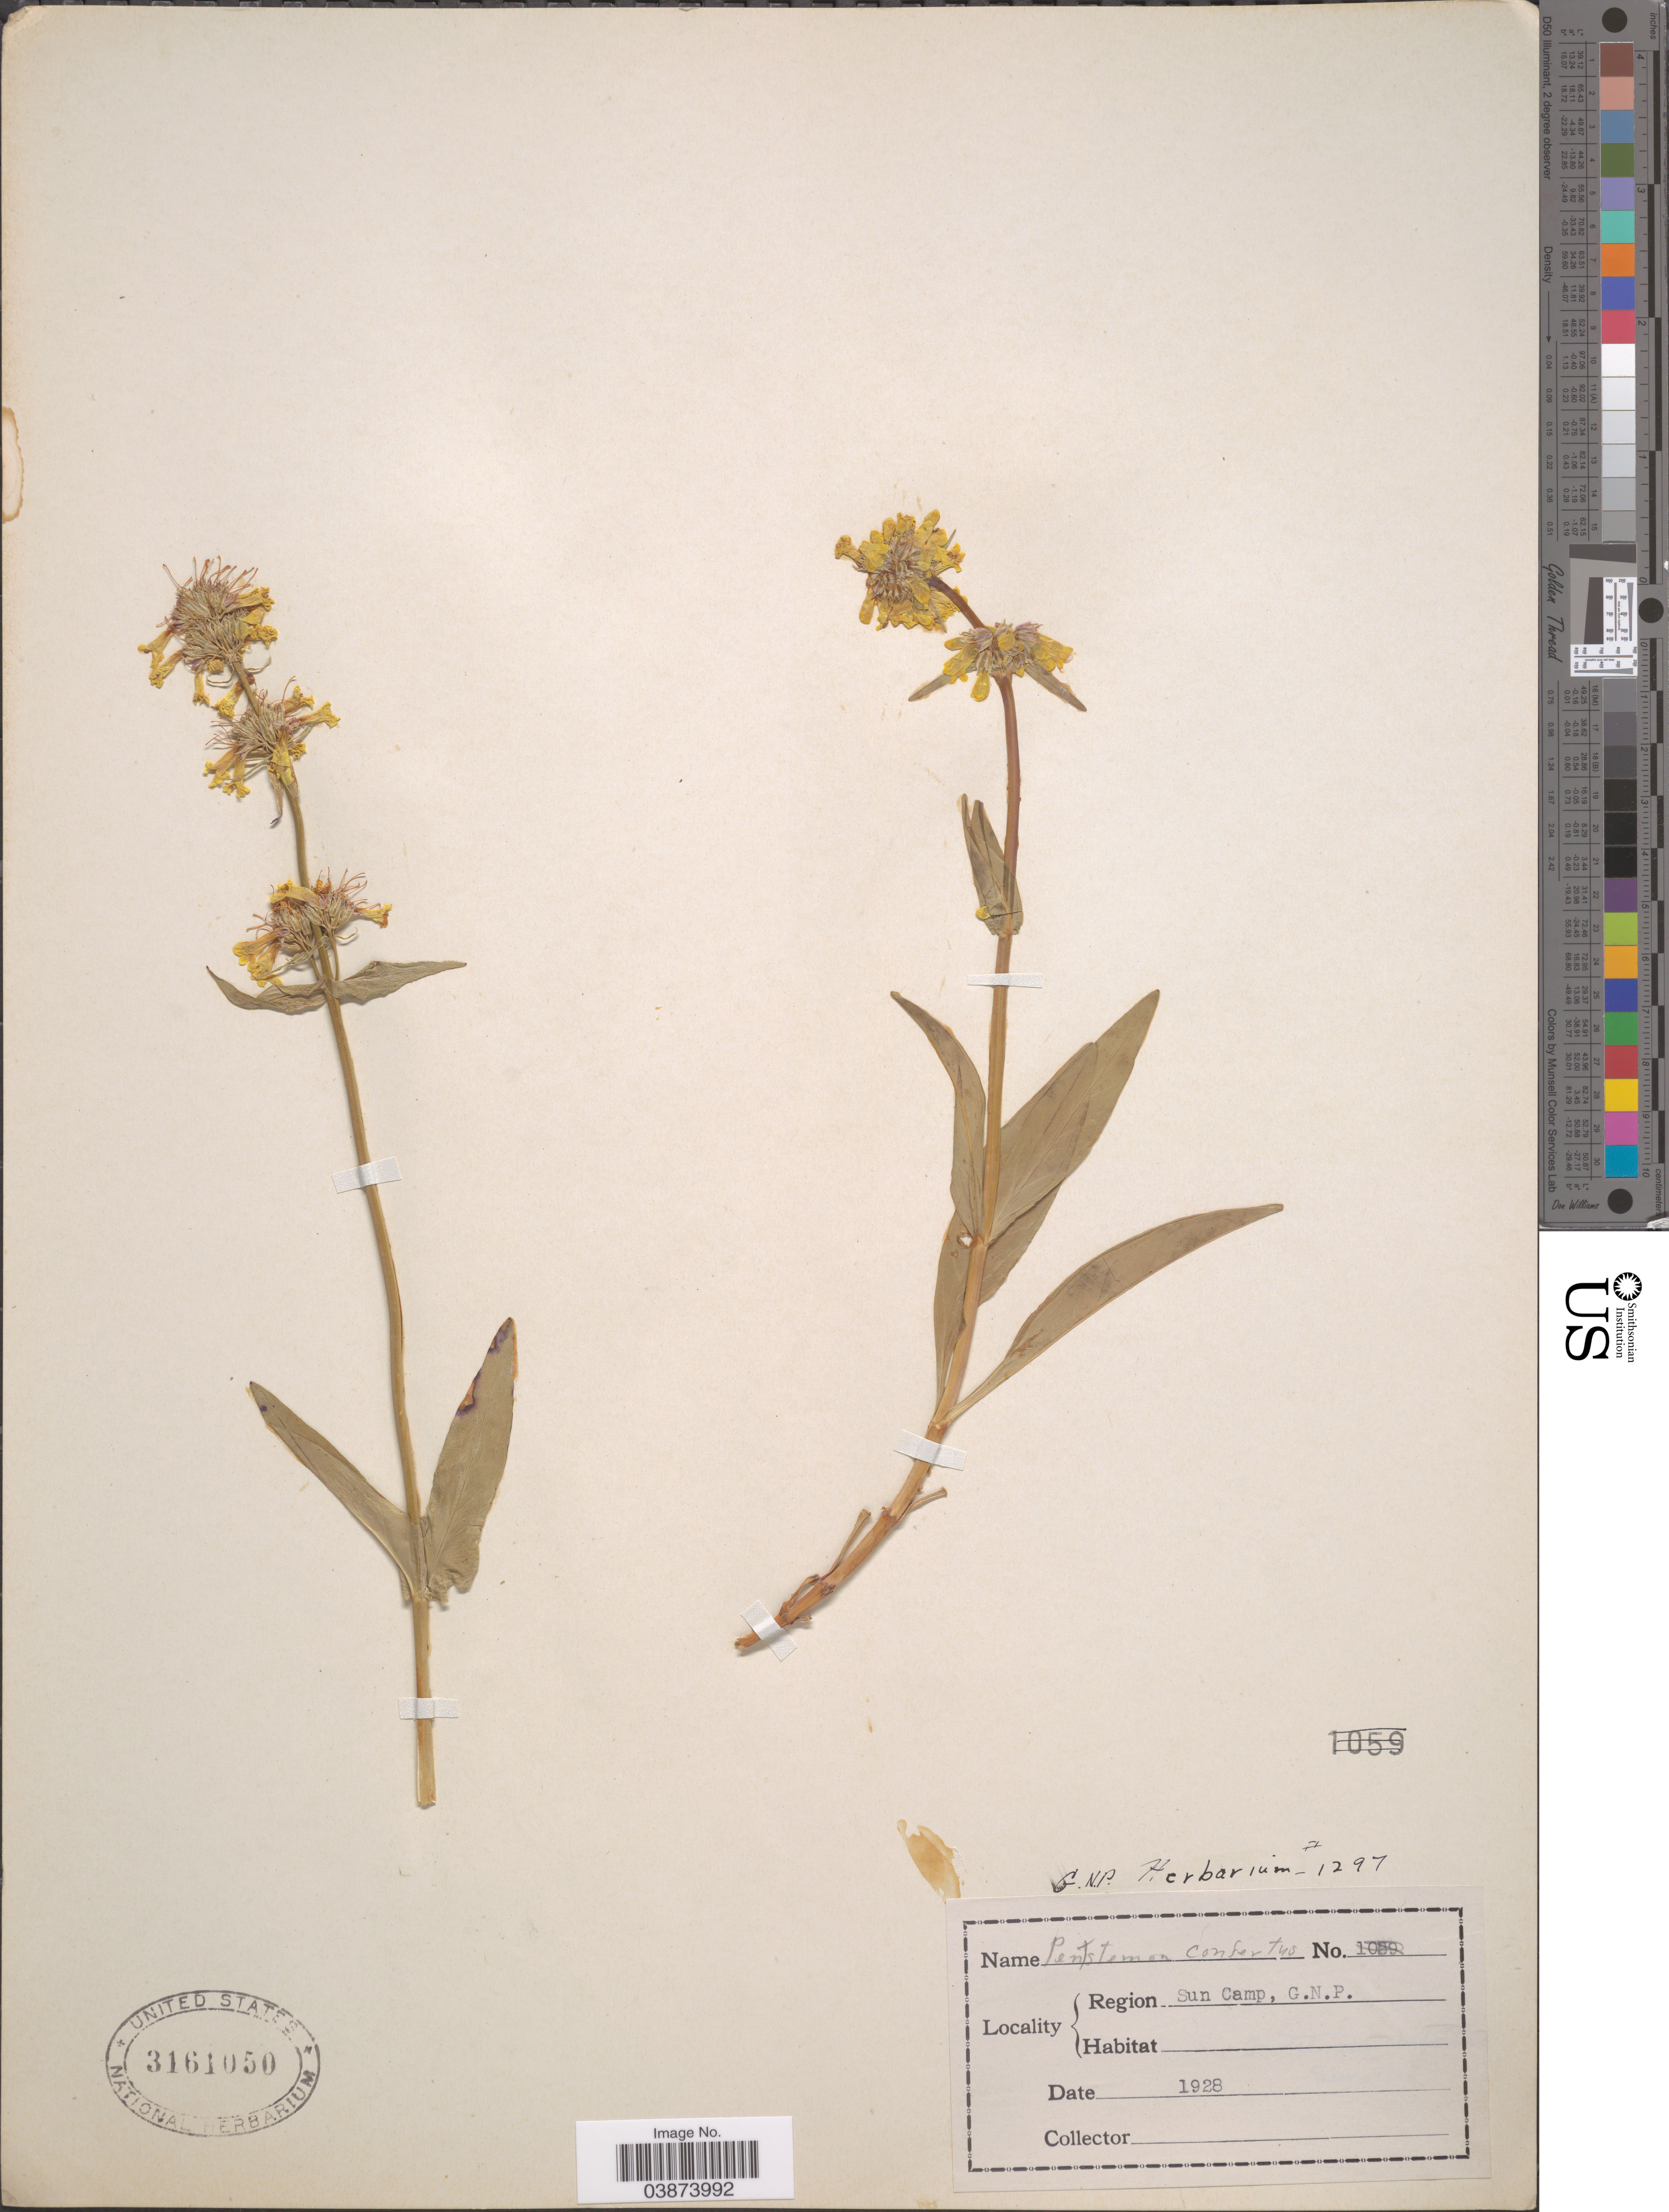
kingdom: Plantae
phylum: Tracheophyta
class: Magnoliopsida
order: Lamiales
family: Plantaginaceae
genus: Penstemon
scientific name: Penstemon confertus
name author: Douglas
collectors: ex herb. G. N. P.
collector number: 1297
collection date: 1928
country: United States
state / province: Montana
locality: Region. Sun Camp, G.N.P.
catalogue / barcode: US 3161050